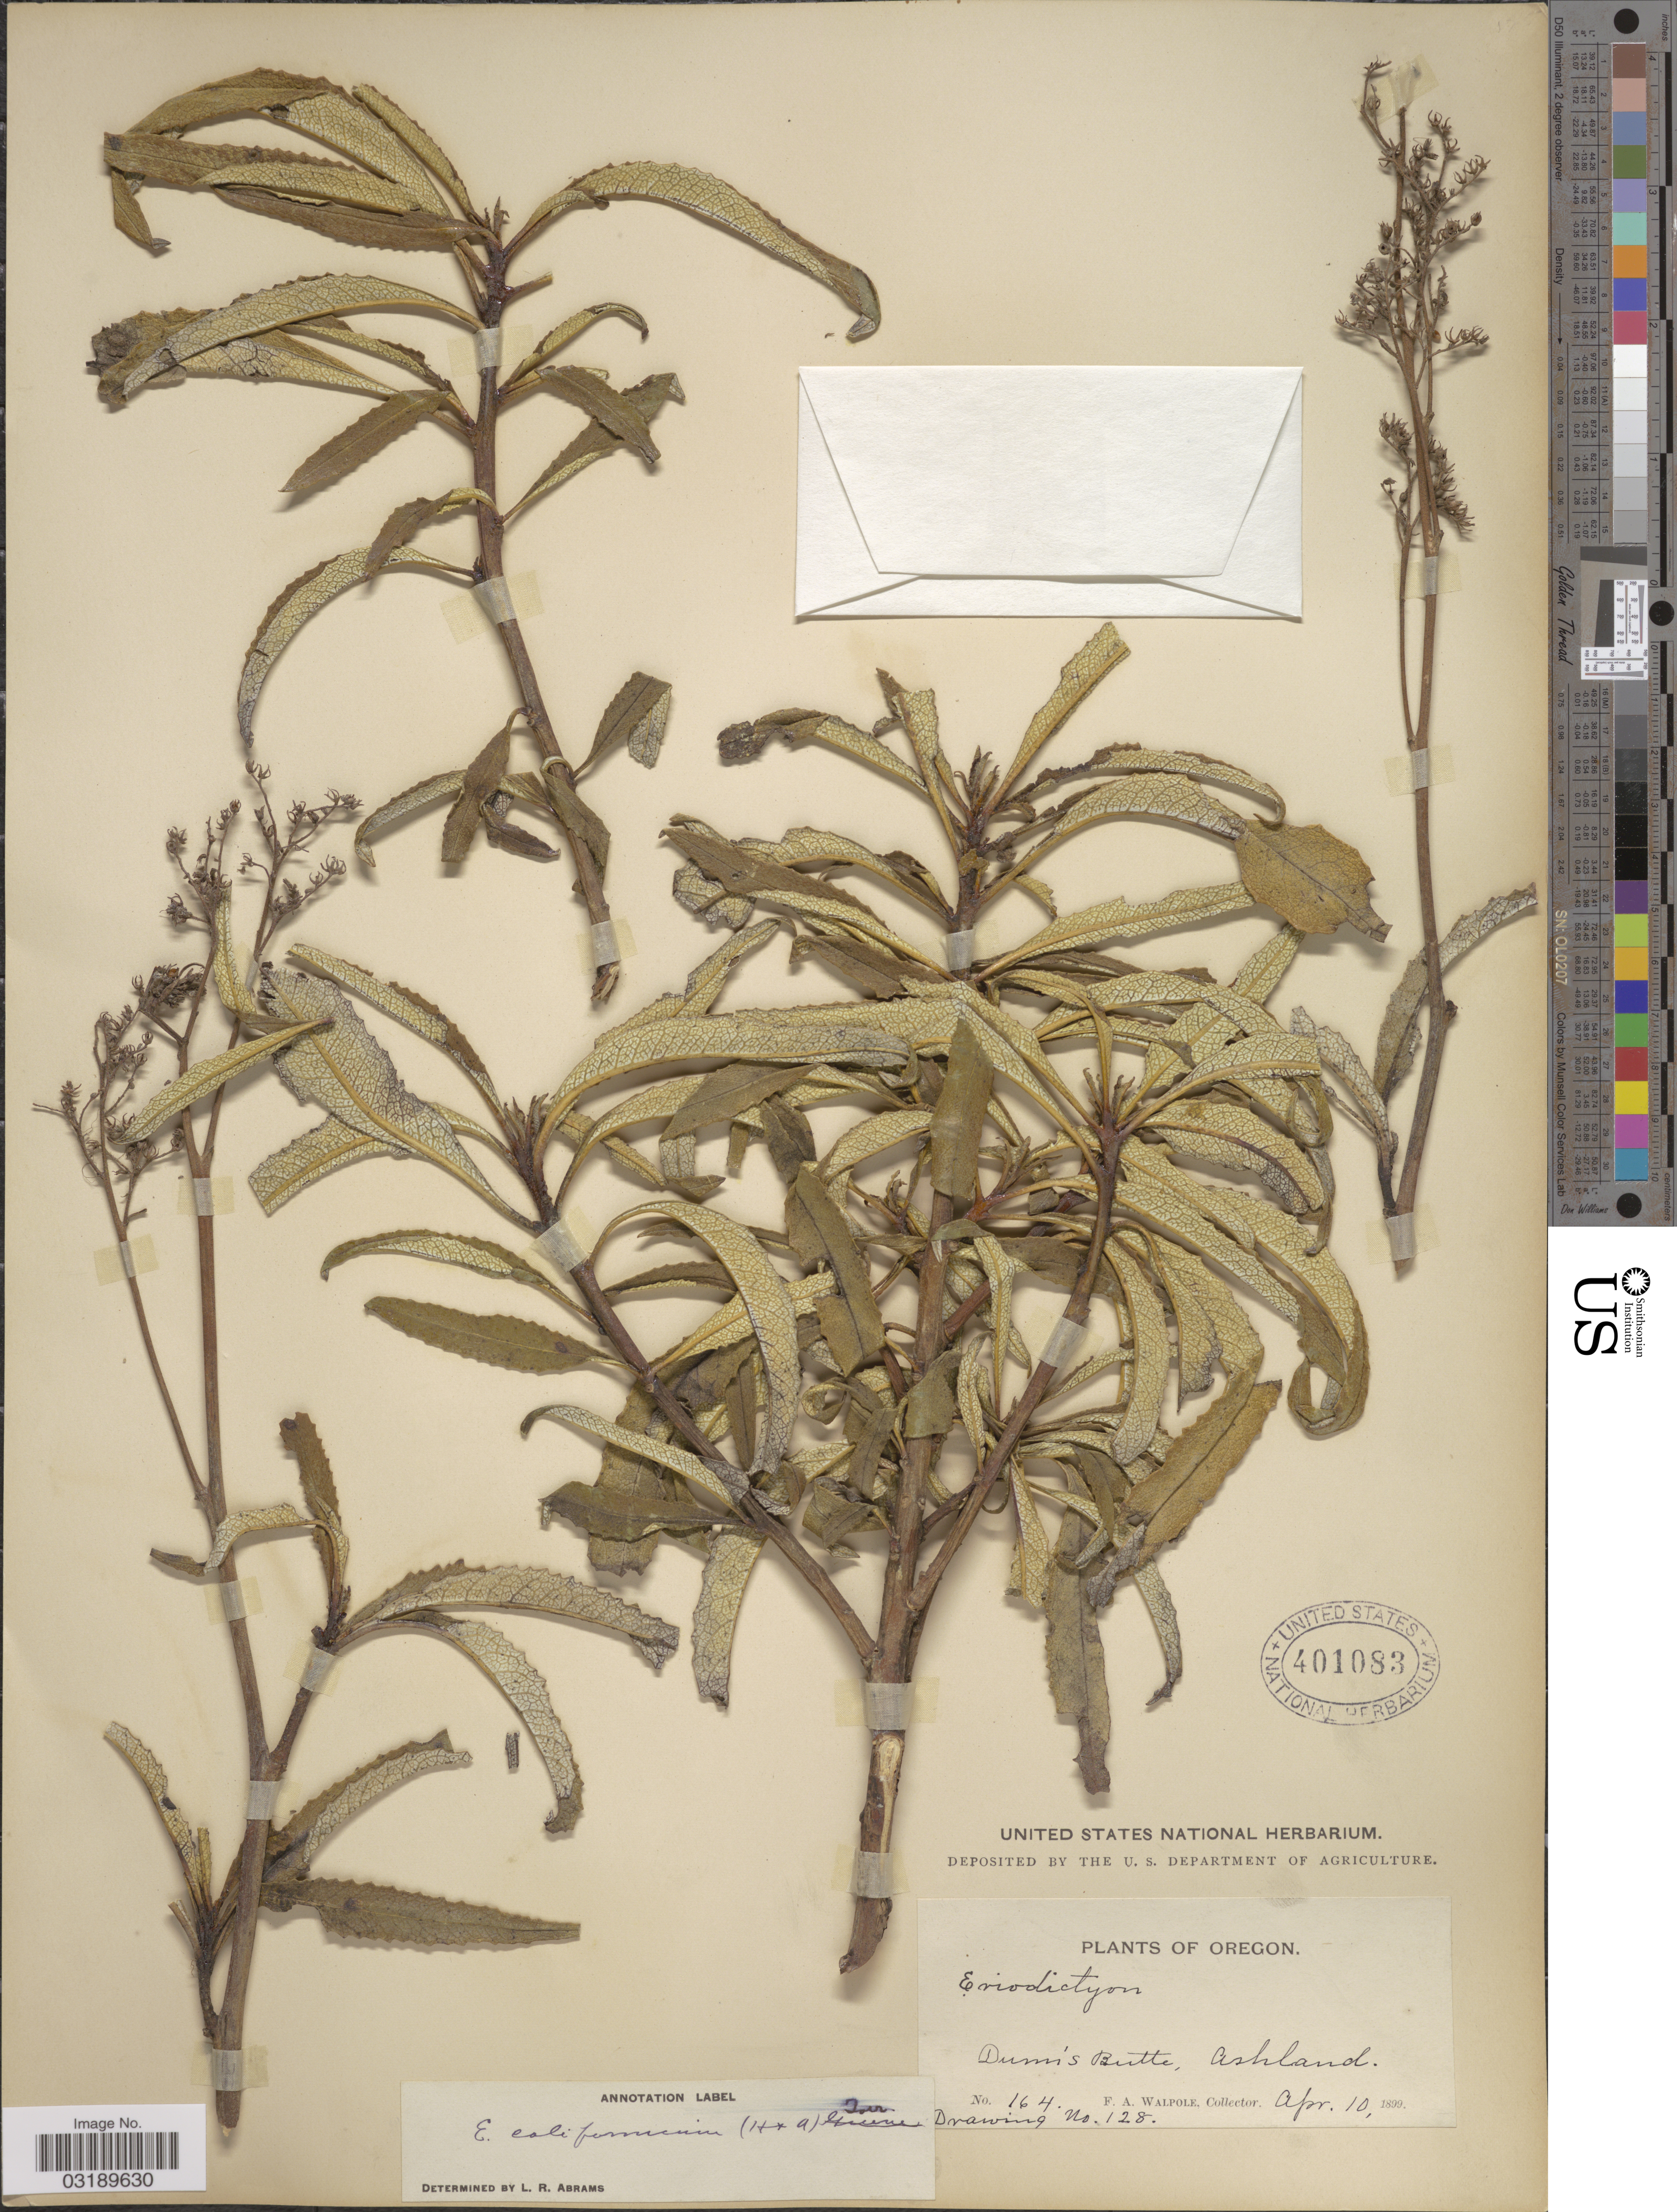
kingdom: Plantae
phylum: Tracheophyta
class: Magnoliopsida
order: Boraginales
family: Namaceae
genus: Eriodictyon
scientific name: Eriodictyon californicum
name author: (Hook. & Arn.) Torr.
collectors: F. Walpole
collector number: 164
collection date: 1899-04-10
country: United States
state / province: Oregon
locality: Dunn's Butte, Ashland.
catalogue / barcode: US 401083